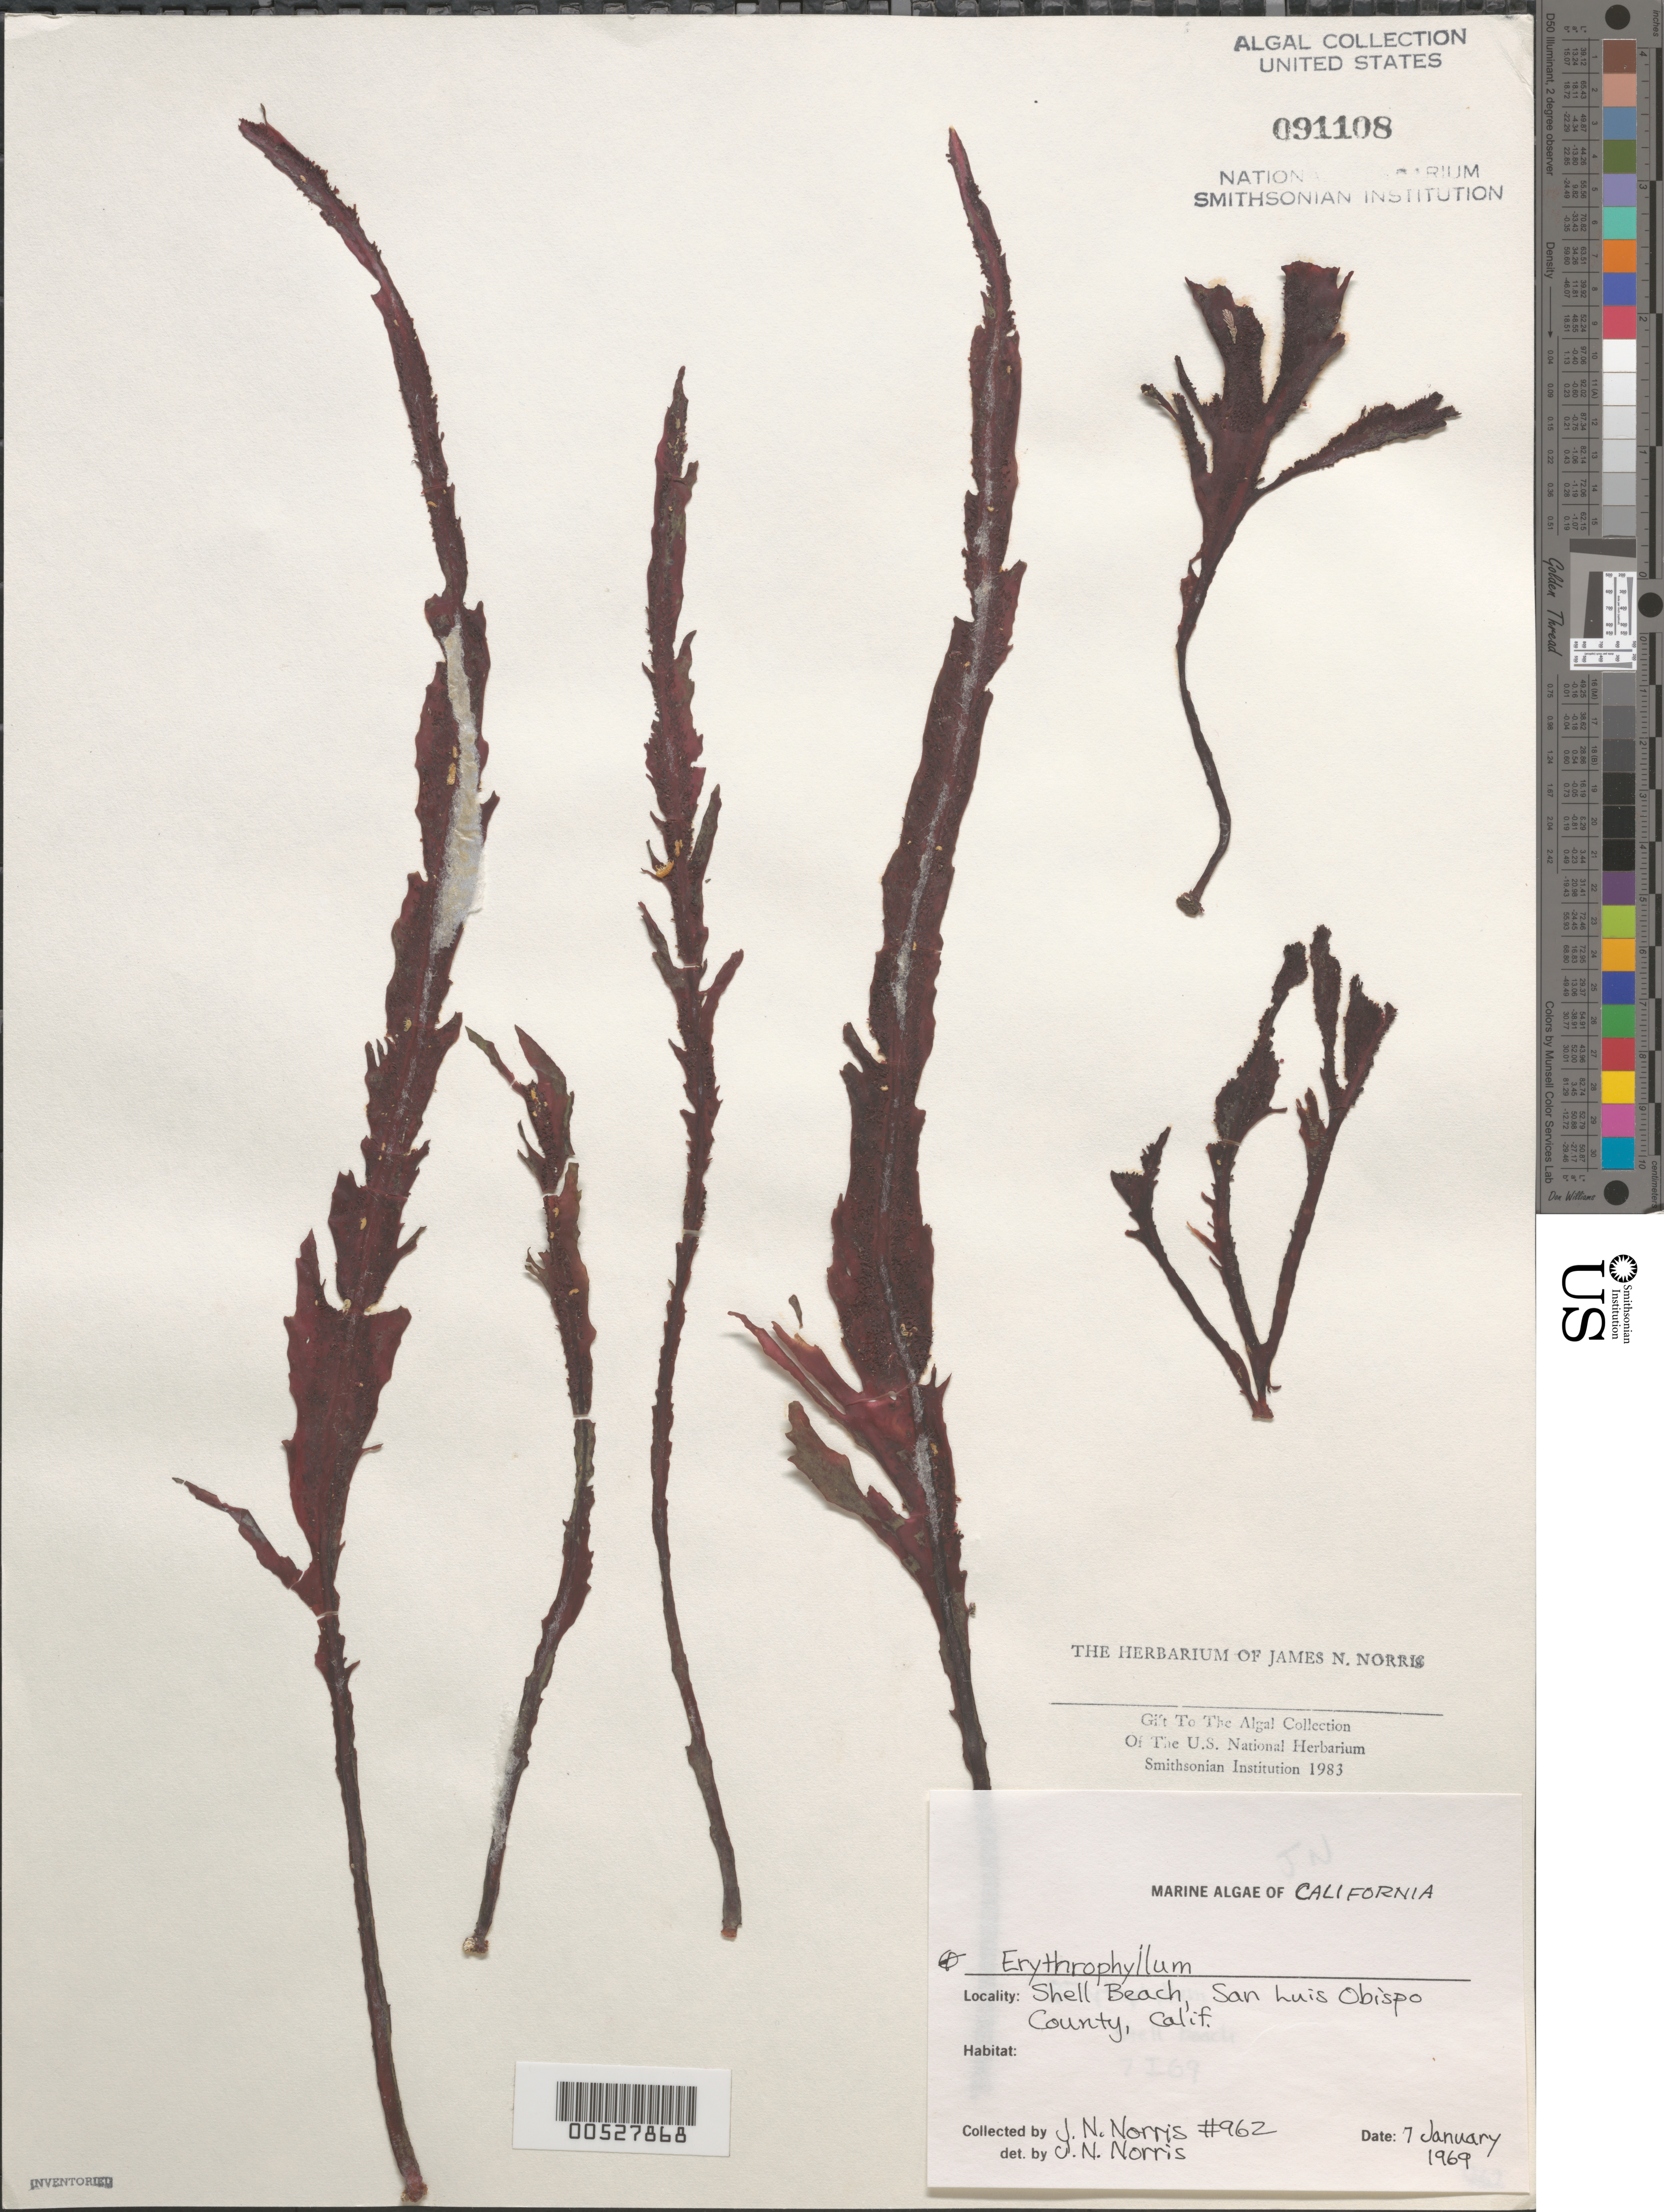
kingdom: Plantae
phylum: Rhodophyta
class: Florideophyceae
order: Gigartinales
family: Kallymeniaceae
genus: Erythrophyllum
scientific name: Erythrophyllum sp.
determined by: Norris, James N.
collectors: J. N. Norris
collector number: JN-962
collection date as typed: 07 Jan 1969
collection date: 1969-01-07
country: United States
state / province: California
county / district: San Luis Obispo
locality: Shell Beach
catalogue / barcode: US 91108